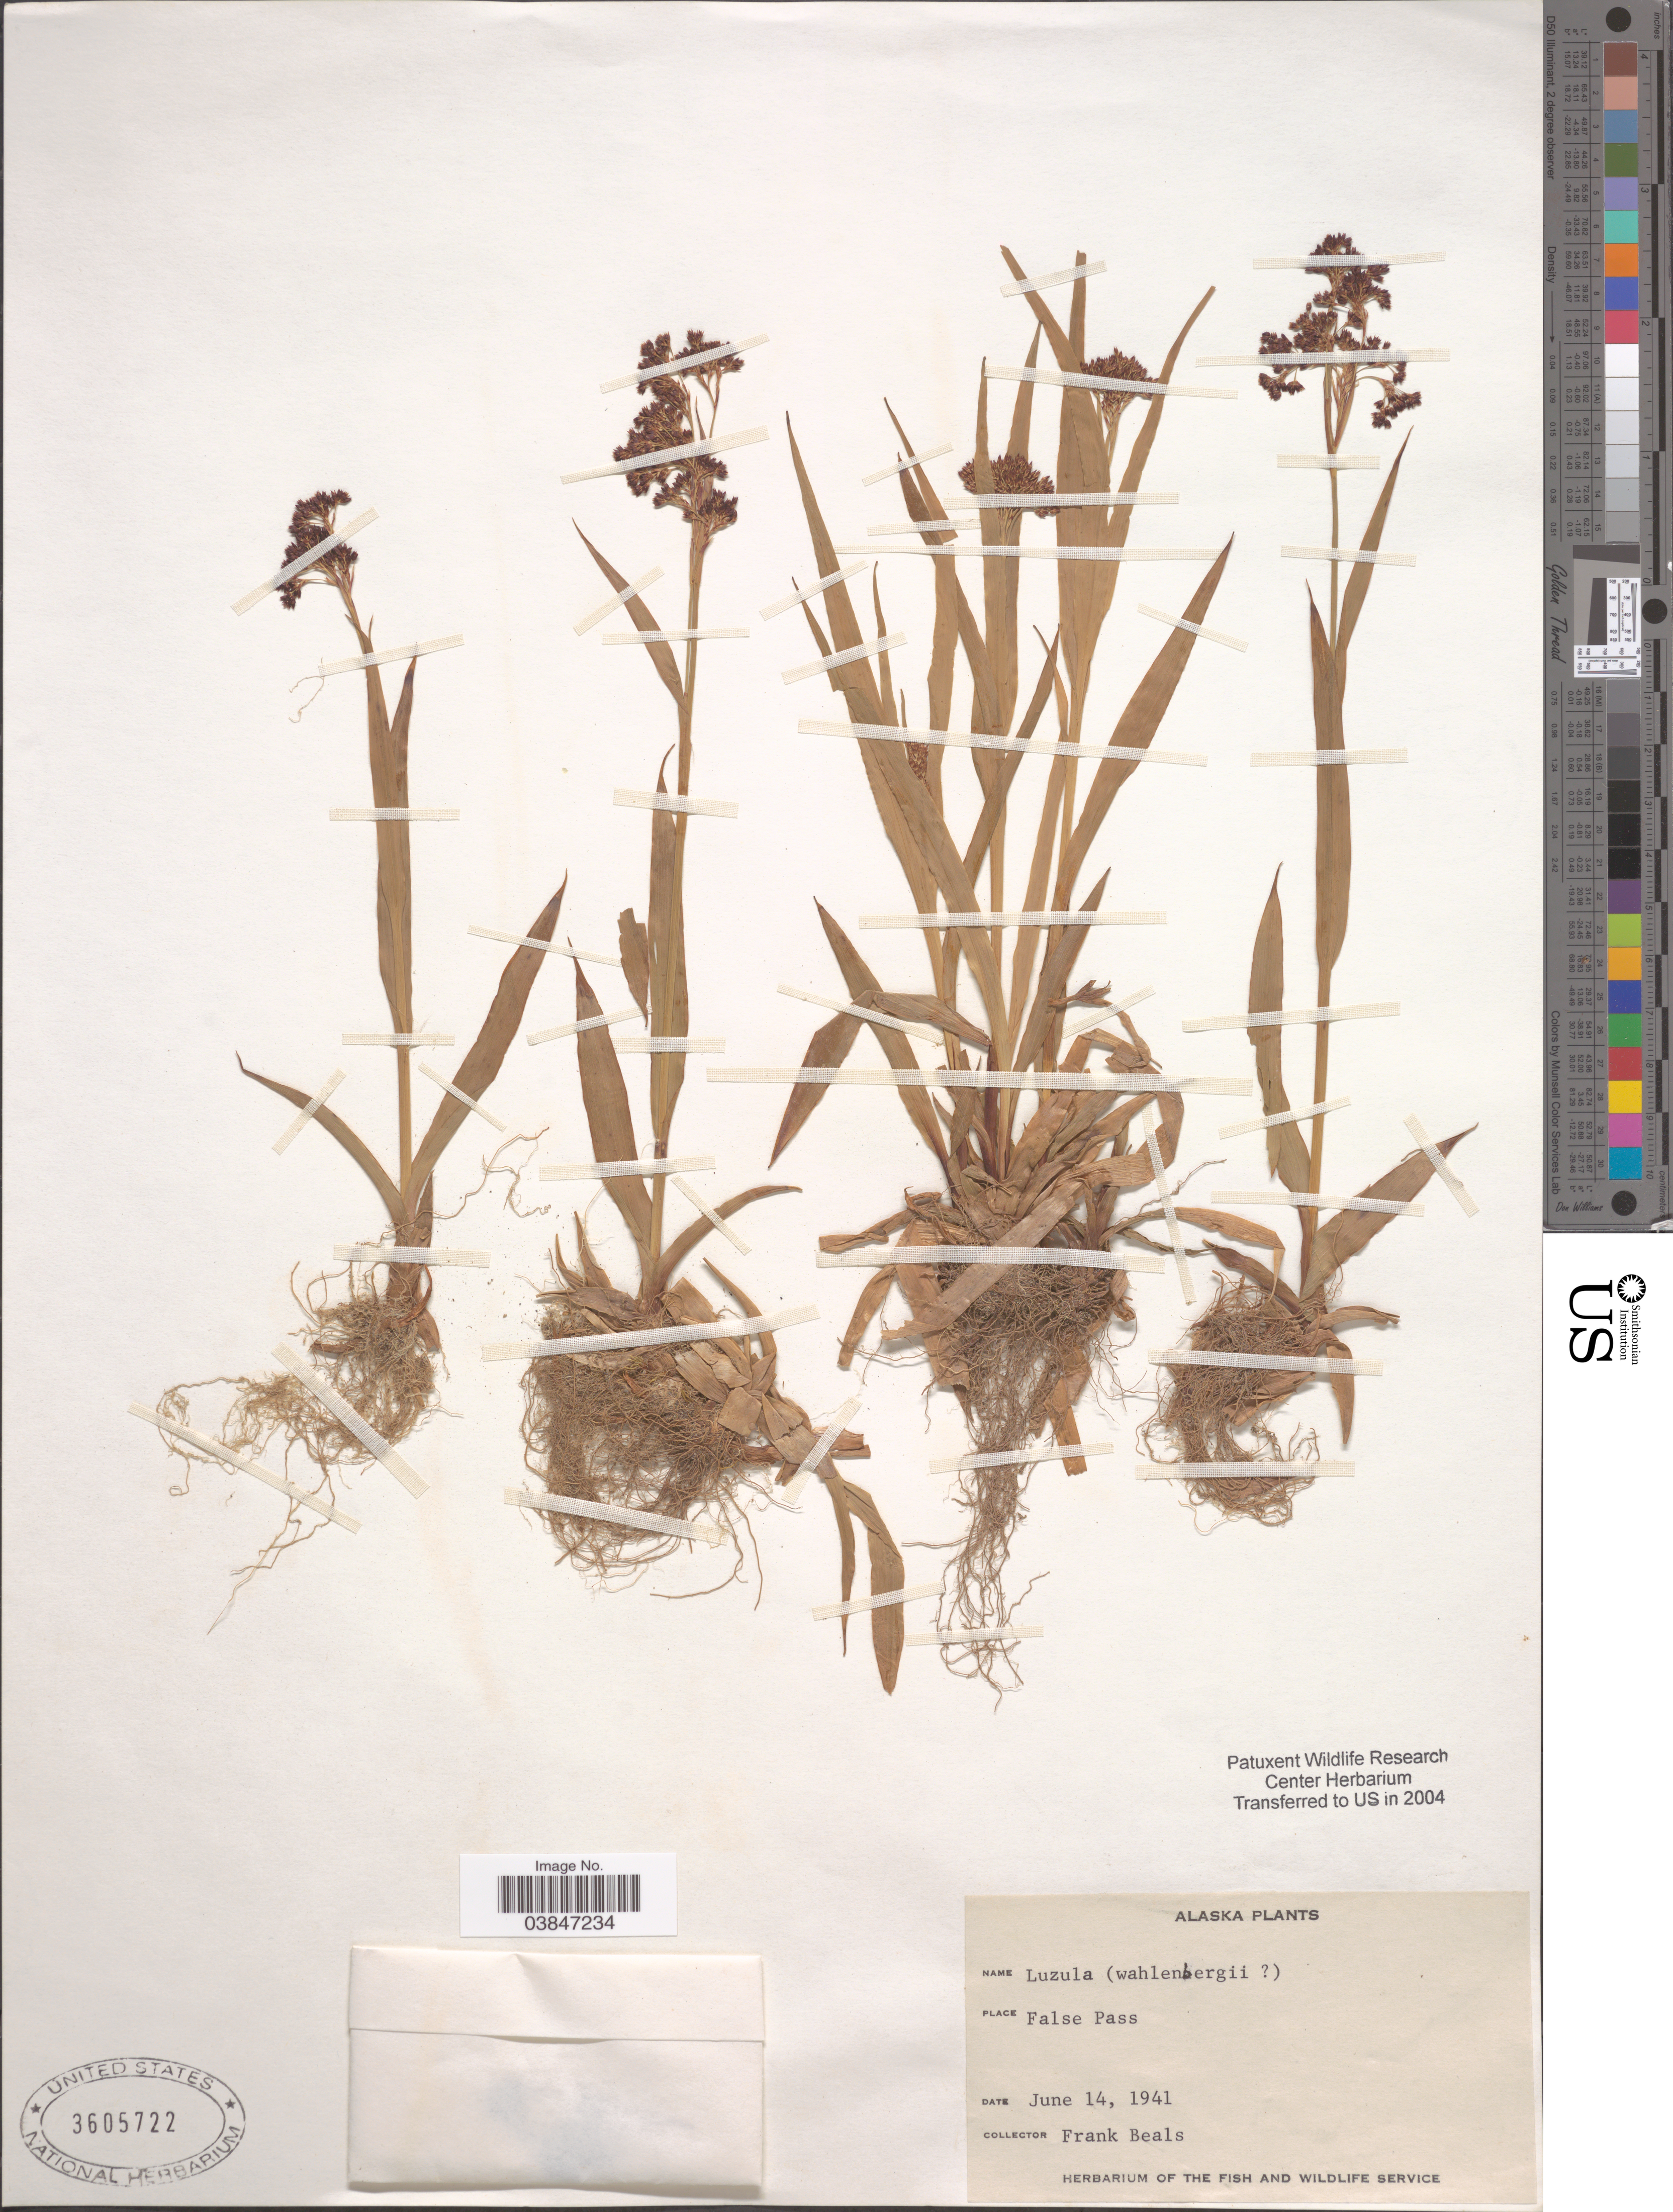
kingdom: Plantae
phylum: Tracheophyta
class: Liliopsida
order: Poales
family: Juncaceae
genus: Luzula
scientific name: Luzula sp.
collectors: F. Beals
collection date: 1941-06-14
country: United States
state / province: Alaska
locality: False Pass.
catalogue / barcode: US 3605722